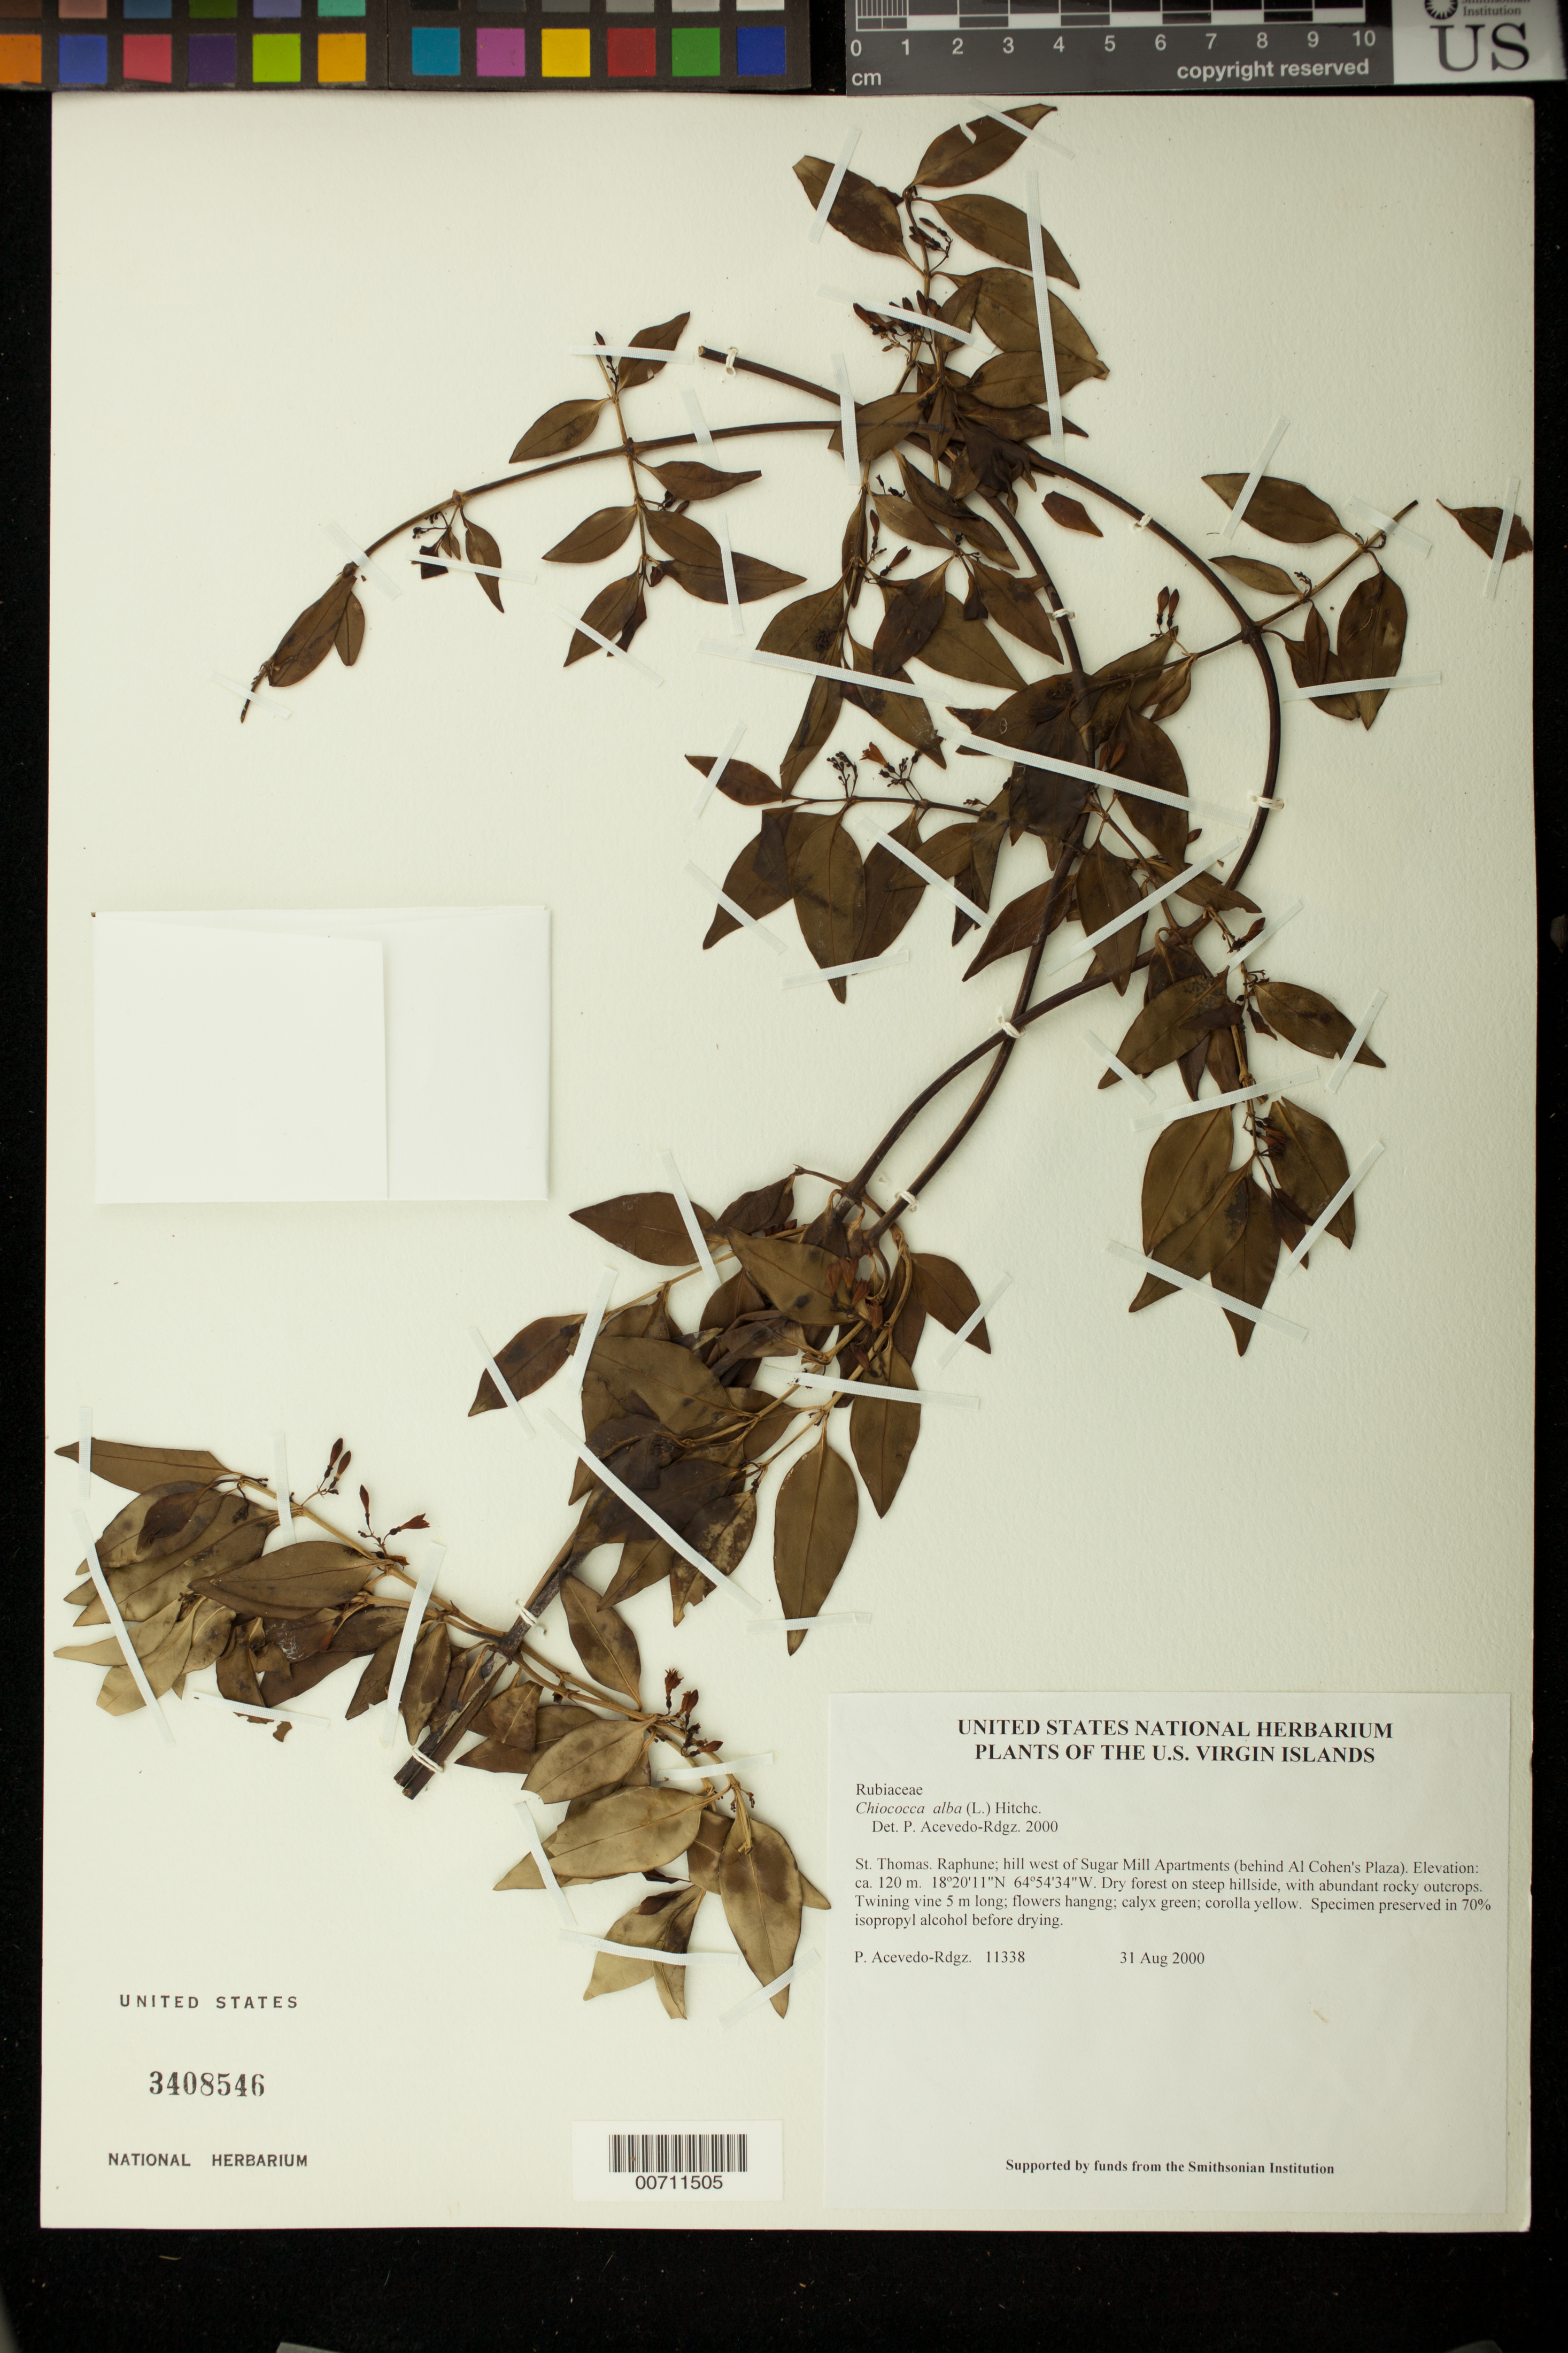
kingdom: Plantae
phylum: Tracheophyta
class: Magnoliopsida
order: Gentianales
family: Rubiaceae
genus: Chiococca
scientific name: Chiococca alba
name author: (L.) Hitchc.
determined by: Acevedo-Rodríguez, P., (BOT), Smithsonian Institution - National Museum of Natural History (UNITED STATES)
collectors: P. Acevedo-Rodr.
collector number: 11338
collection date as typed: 31 Aug 2000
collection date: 2000-08-31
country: U.S. Virgin Islands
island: St. Thomas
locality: Raphune; hill west of Sugar Mill Apartments (behind Al Cohen's Plaza).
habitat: Dry forest on steep hillside, with abundant rocky outcrops.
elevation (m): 120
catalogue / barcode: US 3408546